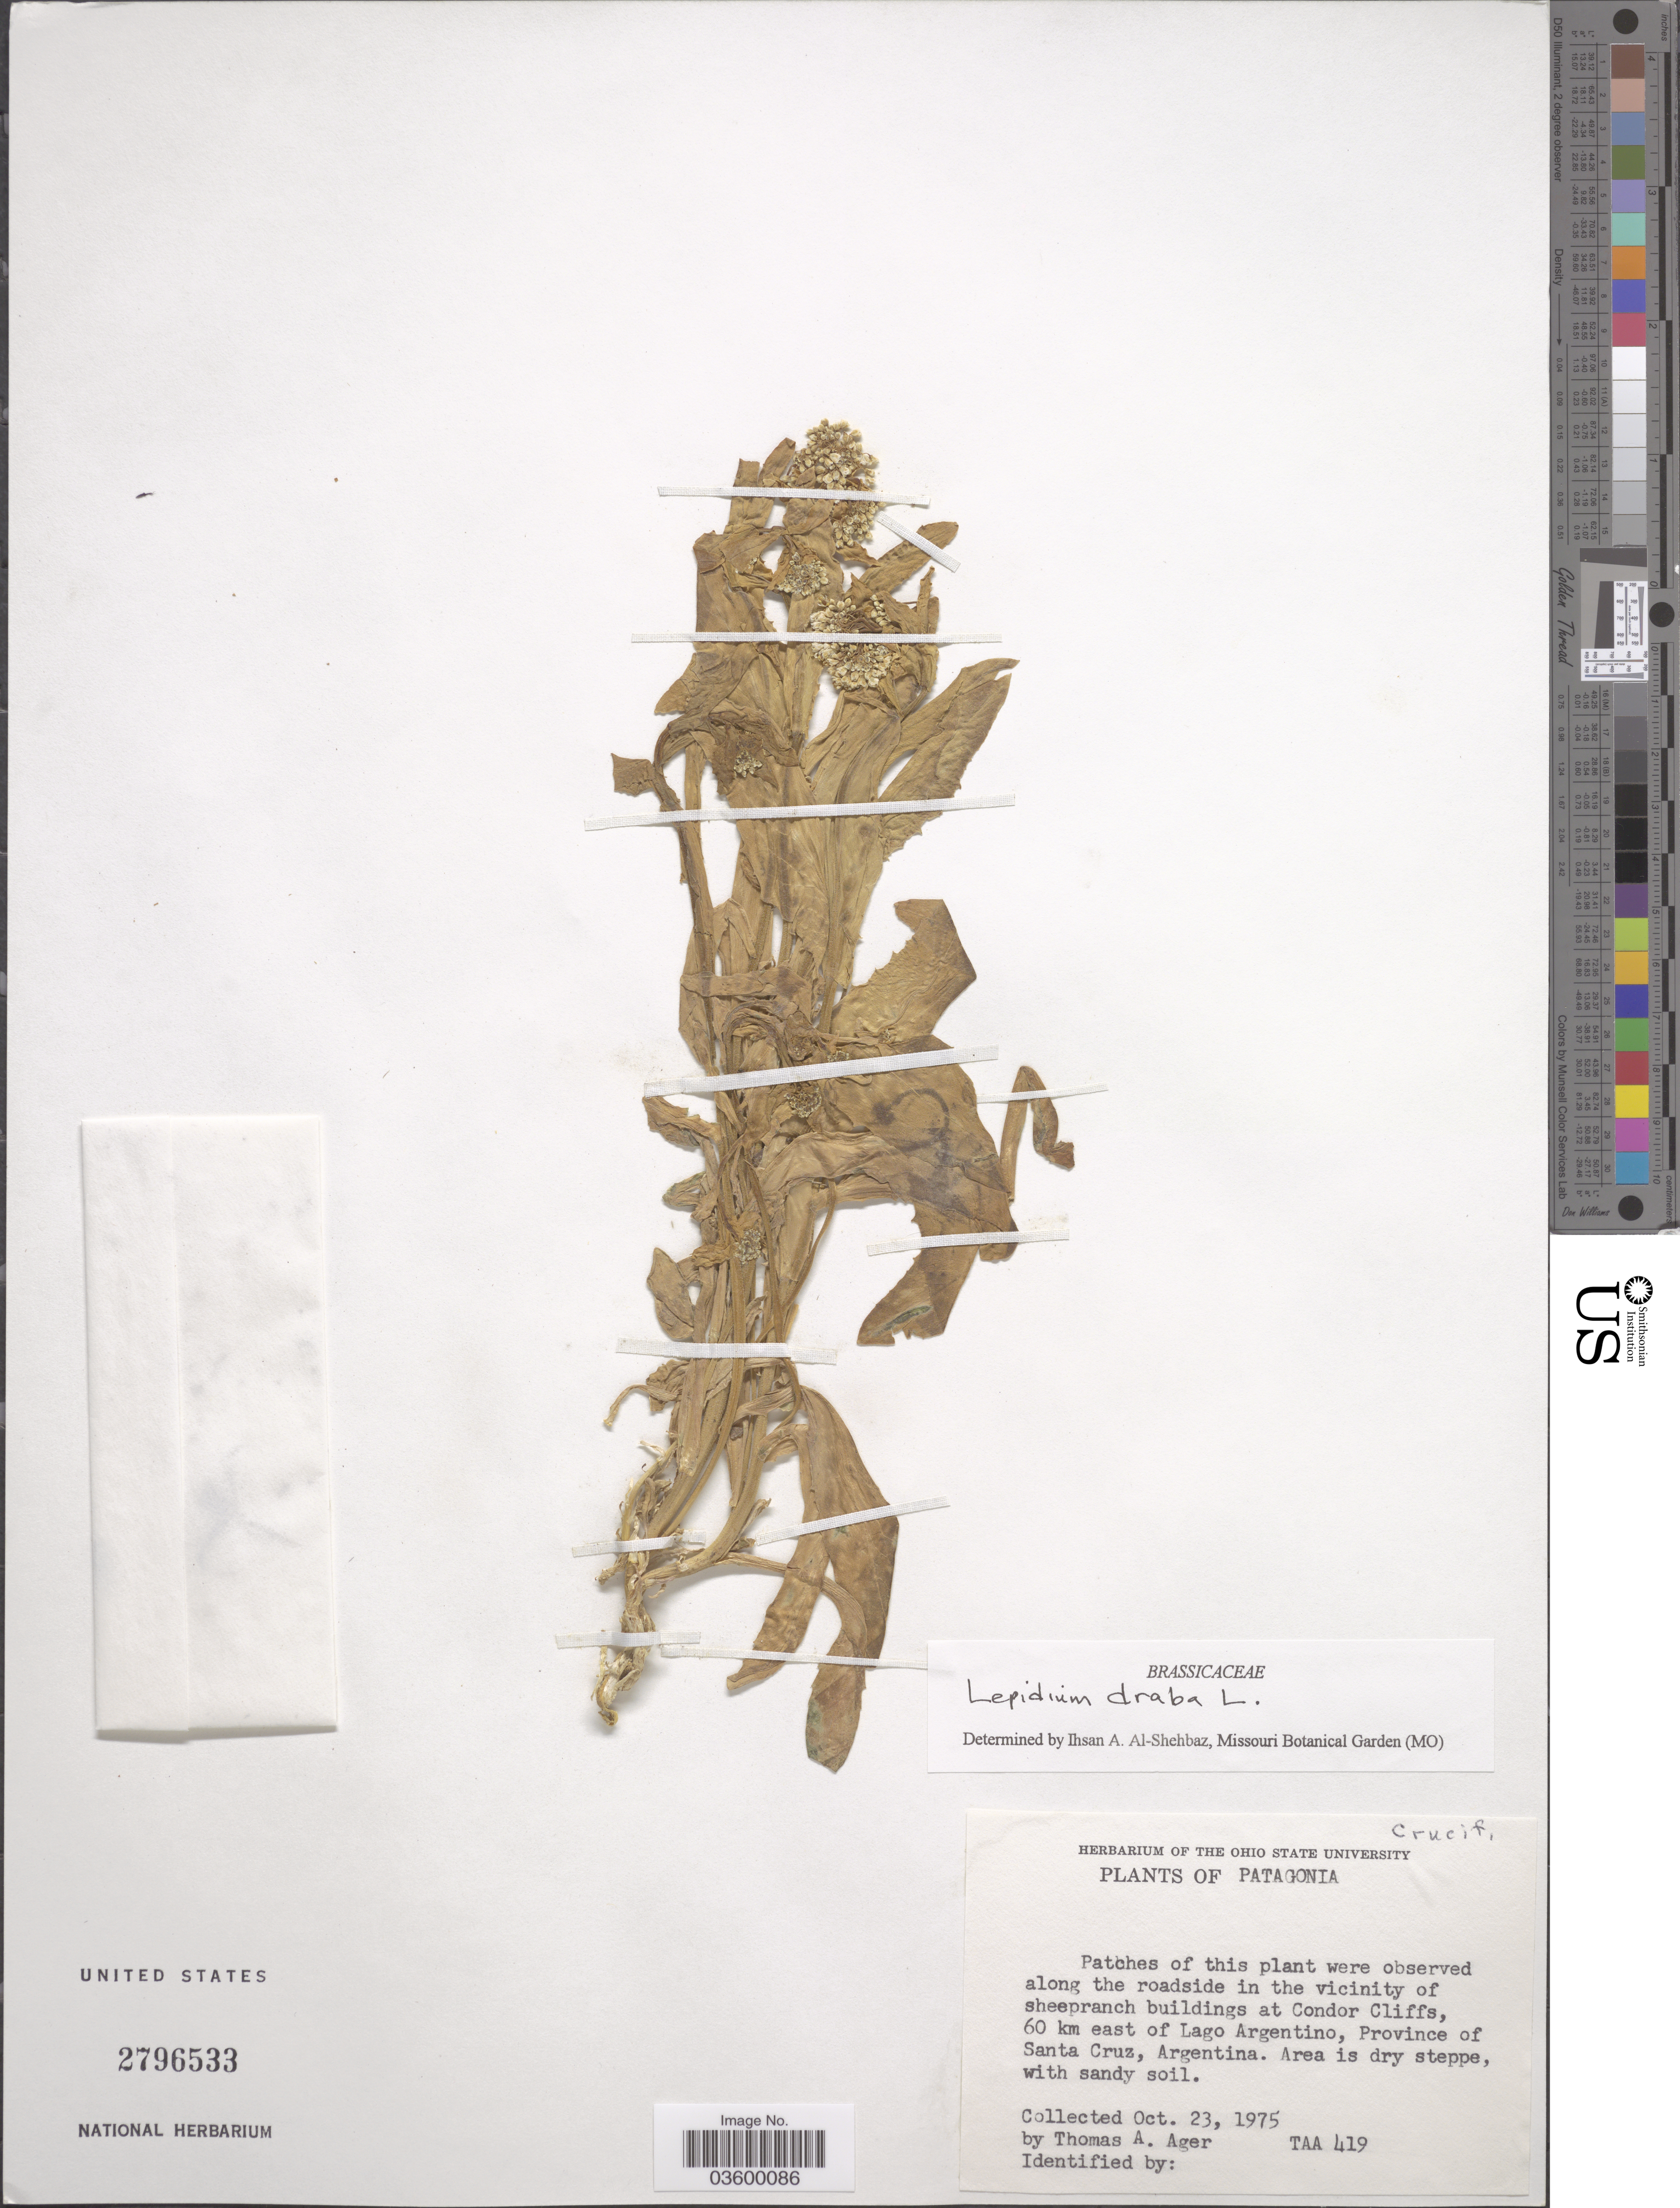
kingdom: Plantae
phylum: Tracheophyta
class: Magnoliopsida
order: Brassicales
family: Brassicaceae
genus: Lepidium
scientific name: Lepidium draba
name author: L.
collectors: T. A. Ager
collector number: TAA 419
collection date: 1975-10-23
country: Argentina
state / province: Santa Cruz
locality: Patagonia. Along the roadside in the vicinity of sheepranch buildings at Condor Cliffs, 60 km east of Lago Argentino.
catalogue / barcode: US 2796533